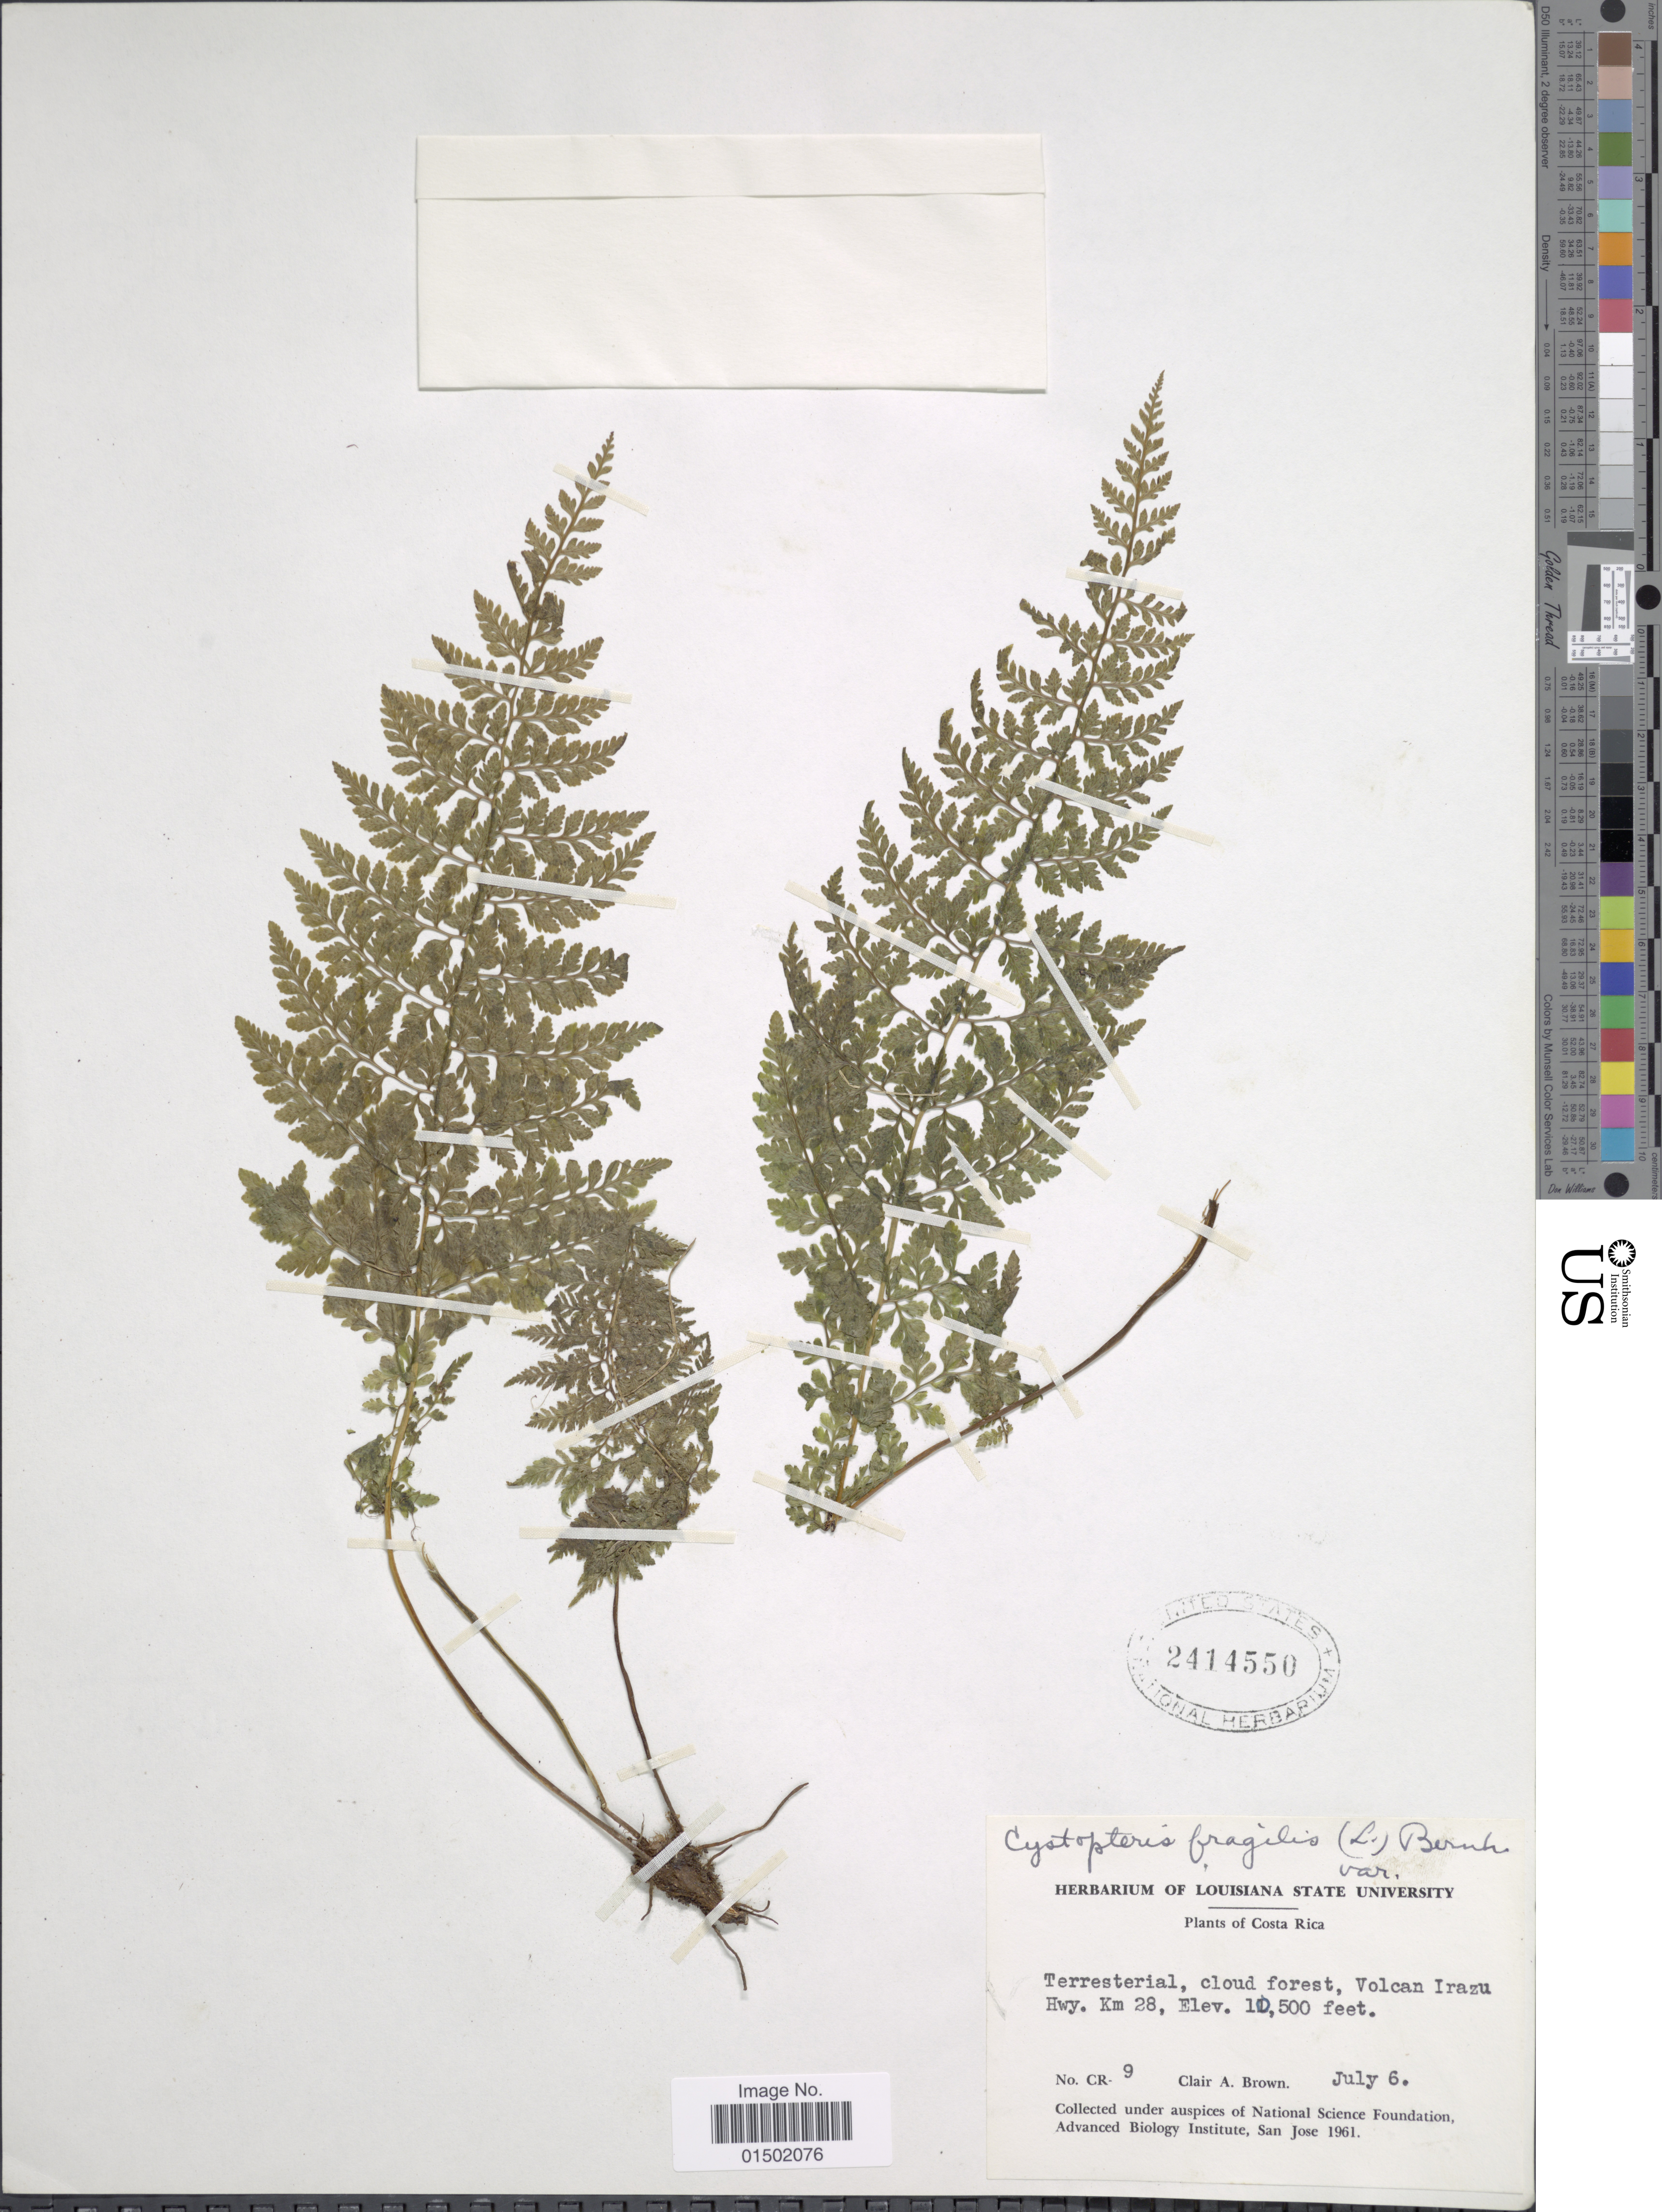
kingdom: Plantae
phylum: Tracheophyta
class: Polypodiopsida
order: Polypodiales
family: Cystopteridaceae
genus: Cystopteris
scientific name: Cystopteris fragilis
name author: (L.) Bernh.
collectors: C. A. Brown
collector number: CR-9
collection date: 1961-07-06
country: Costa Rica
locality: Terresterial, cloud forest, Volcan Irazu Hwy. Km 28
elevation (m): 3200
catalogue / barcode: US 2414550